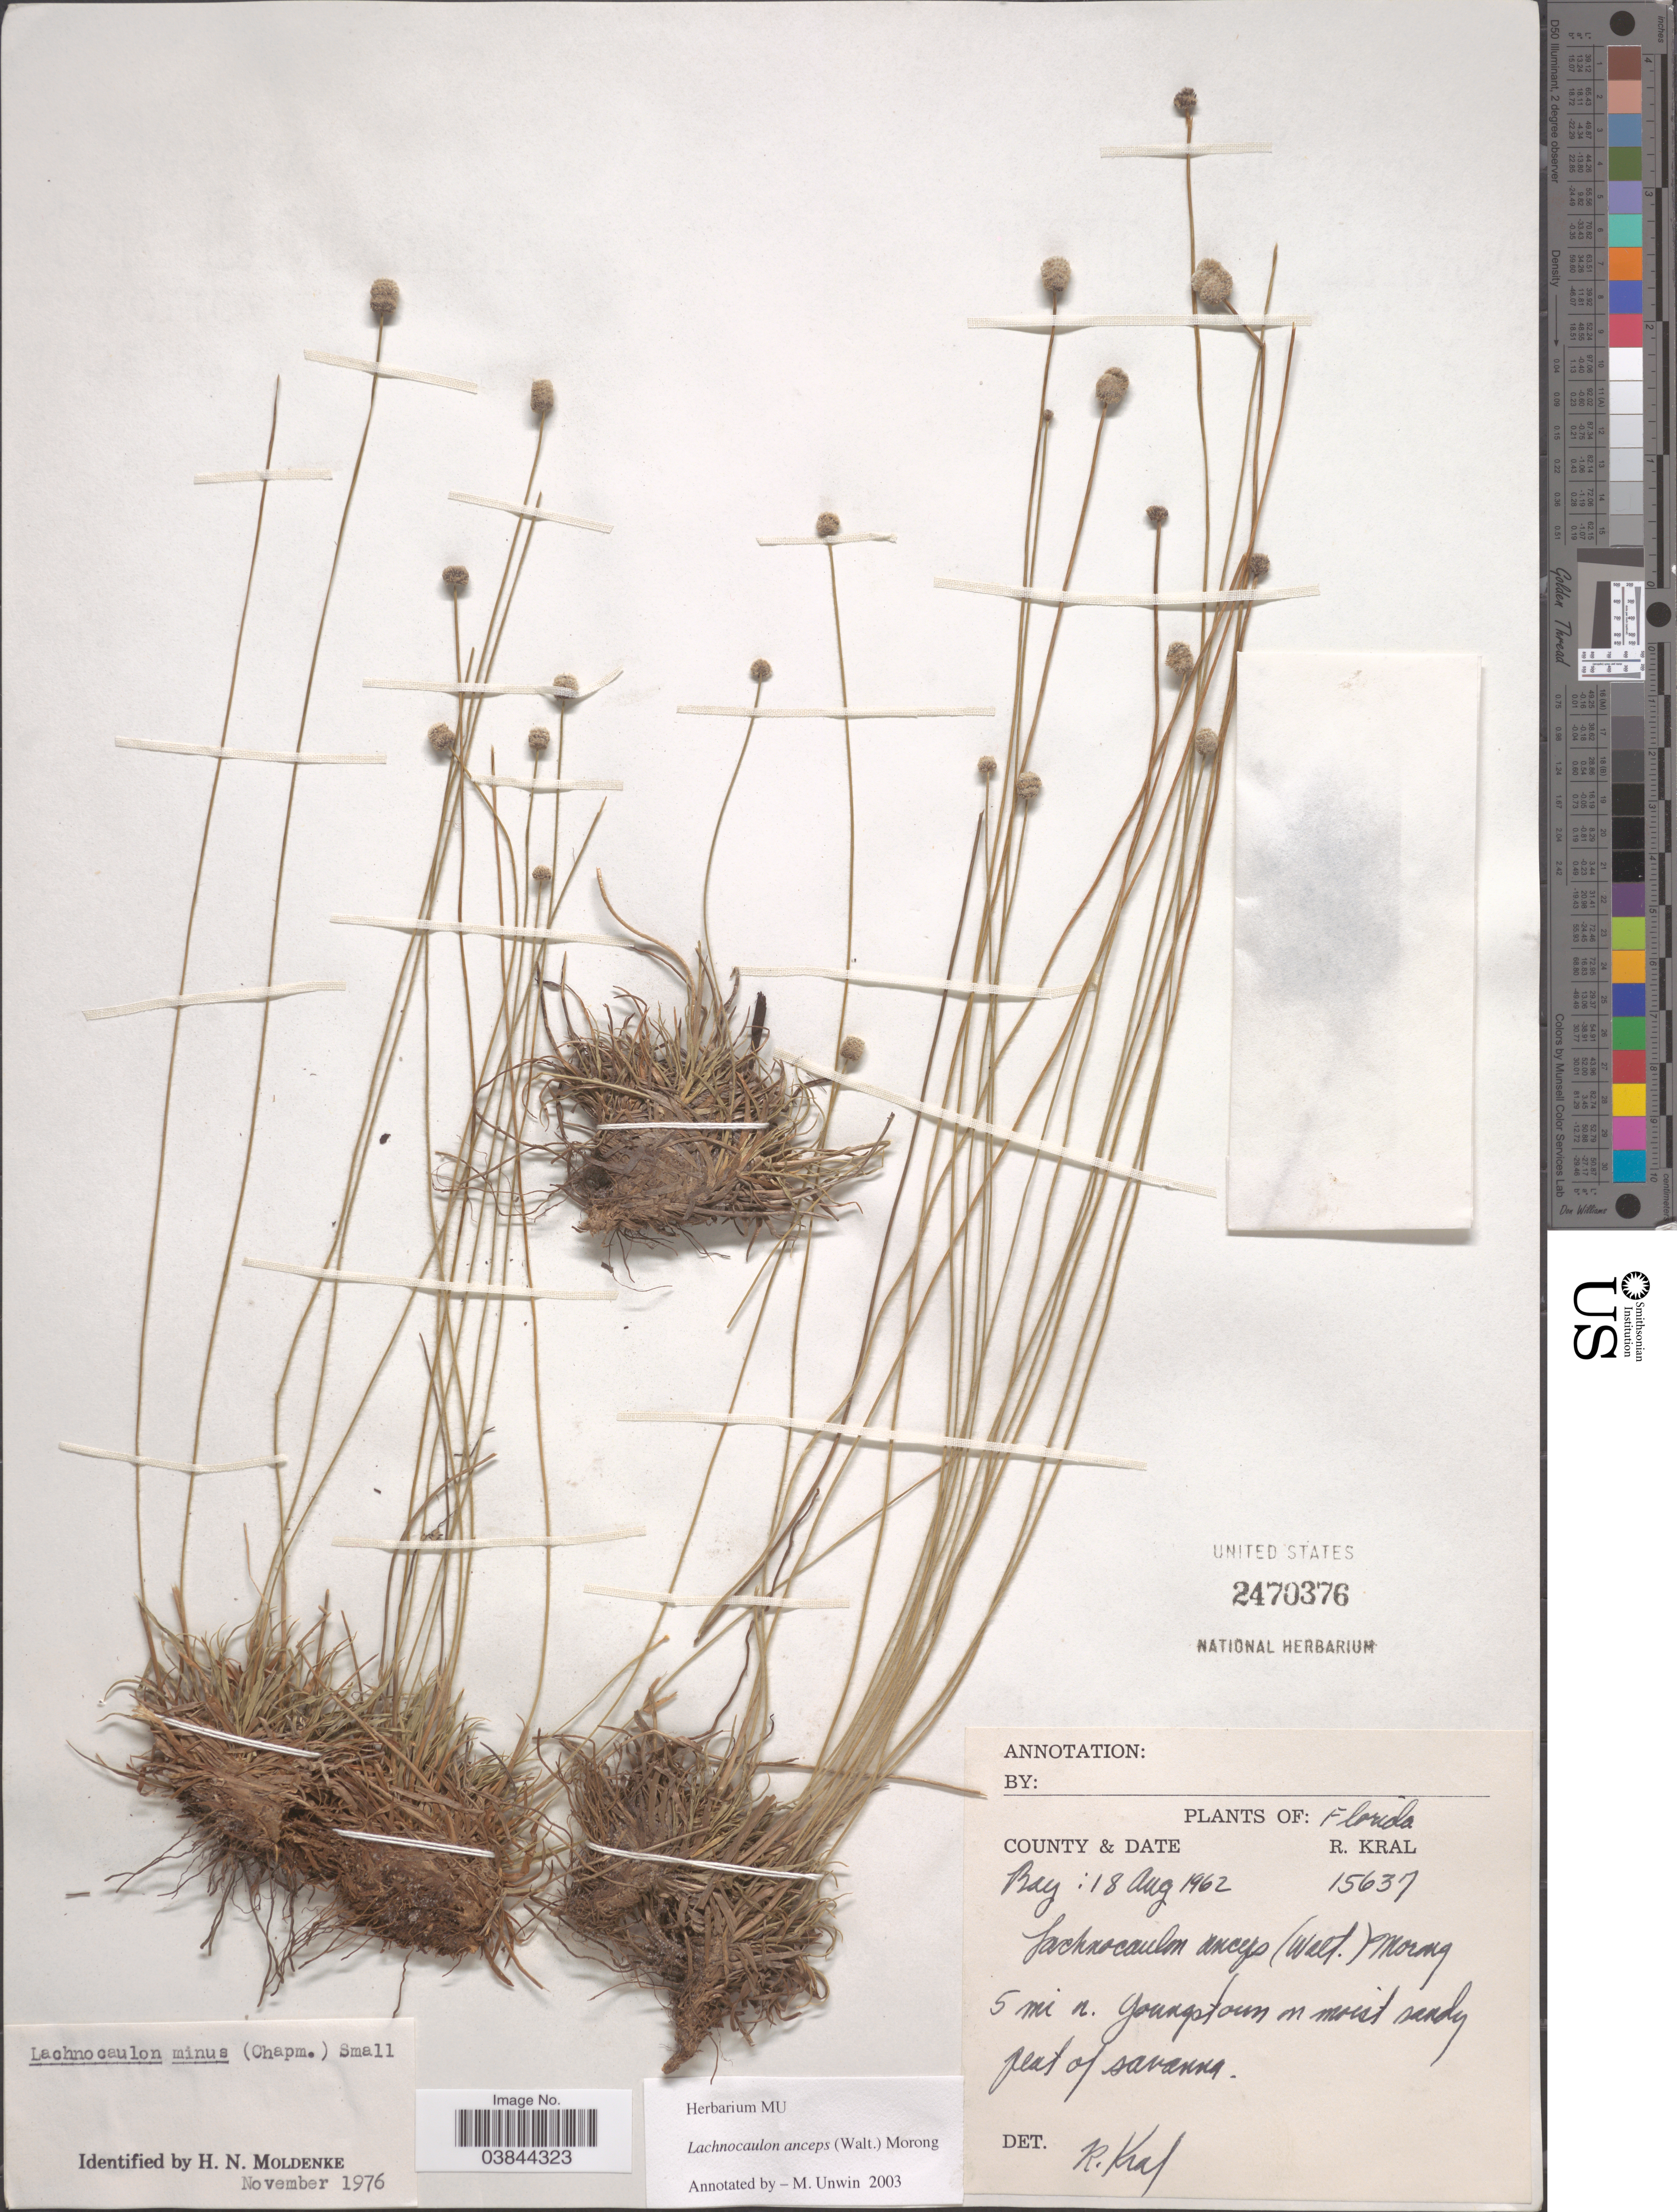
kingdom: Plantae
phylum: Tracheophyta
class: Liliopsida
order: Poales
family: Eriocaulaceae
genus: Lachnocaulon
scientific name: Lachnocaulon anceps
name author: (Walter) Morong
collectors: R. Kral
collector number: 15637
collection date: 1962-08-18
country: United States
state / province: Florida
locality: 5 mi n. Youngstowm in moist sandy peat of savanna.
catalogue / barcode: US 2470376